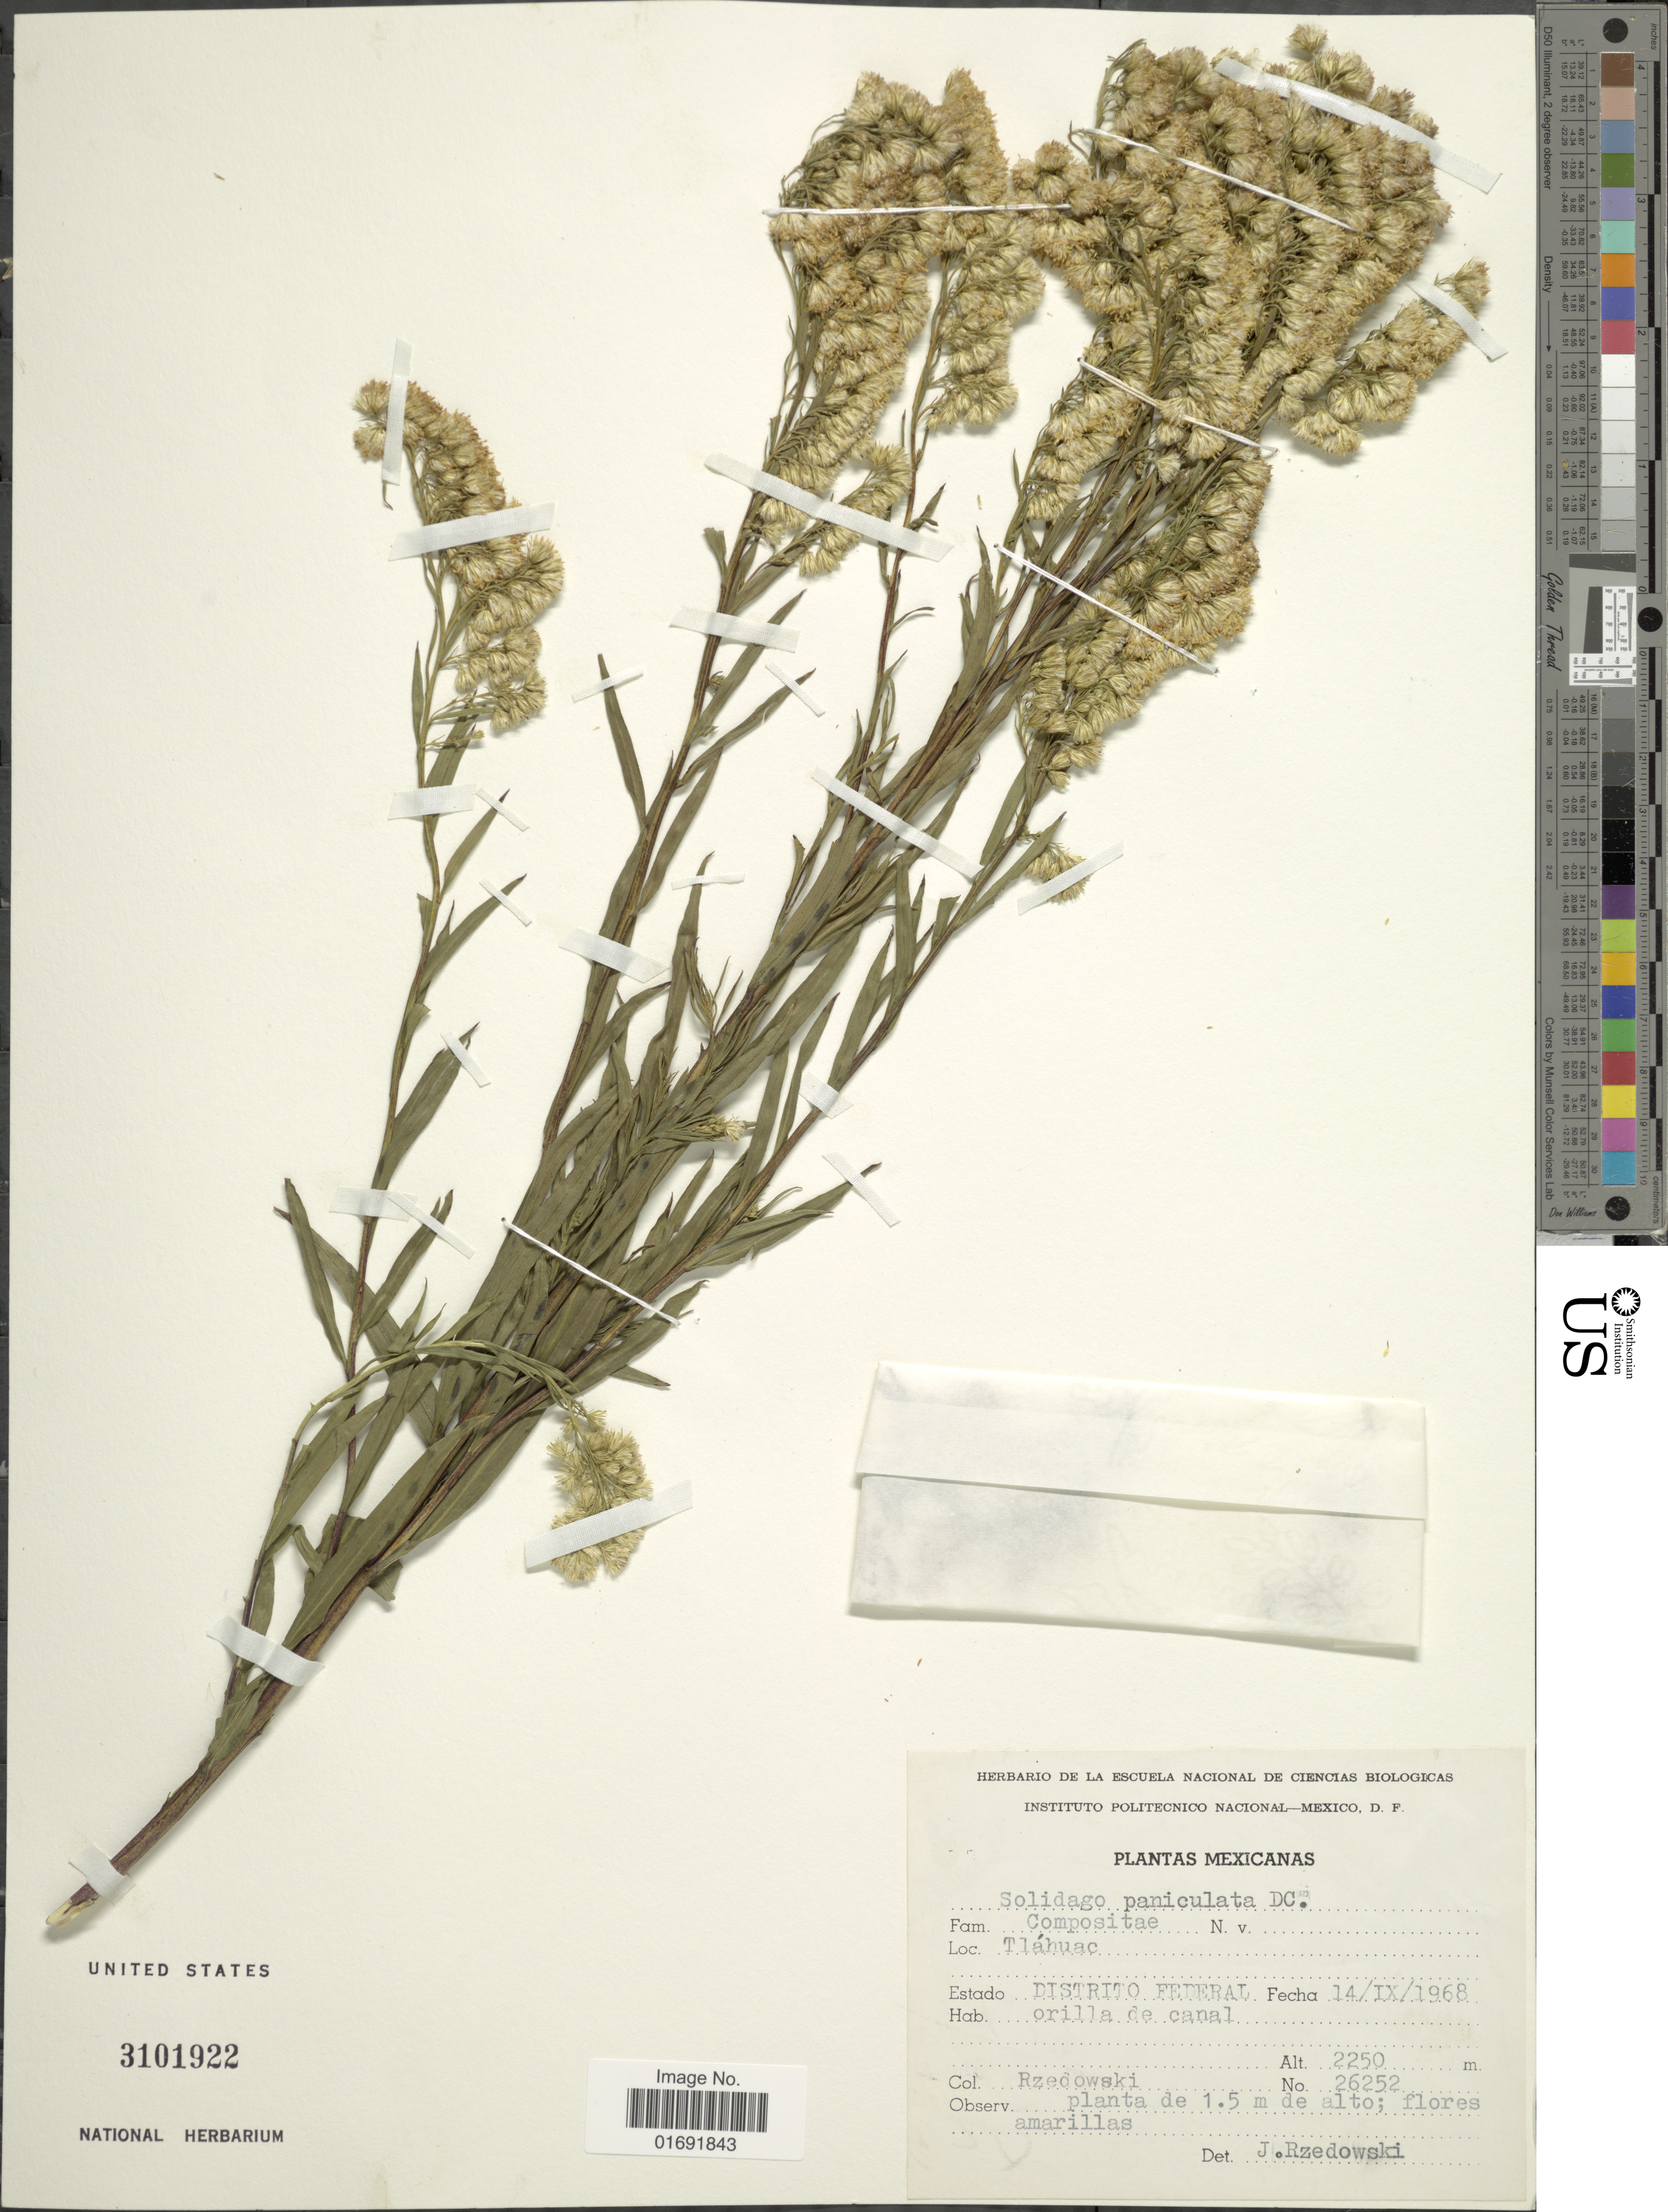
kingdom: Plantae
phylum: Tracheophyta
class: Magnoliopsida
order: Asterales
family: Asteraceae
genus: Solidago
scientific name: Solidago paniculata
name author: DC.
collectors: Rzedowski, --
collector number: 26252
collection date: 1968-09-14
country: Mexico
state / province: Distrito Federal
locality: Tlahuac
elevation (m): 2250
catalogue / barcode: US 3101922